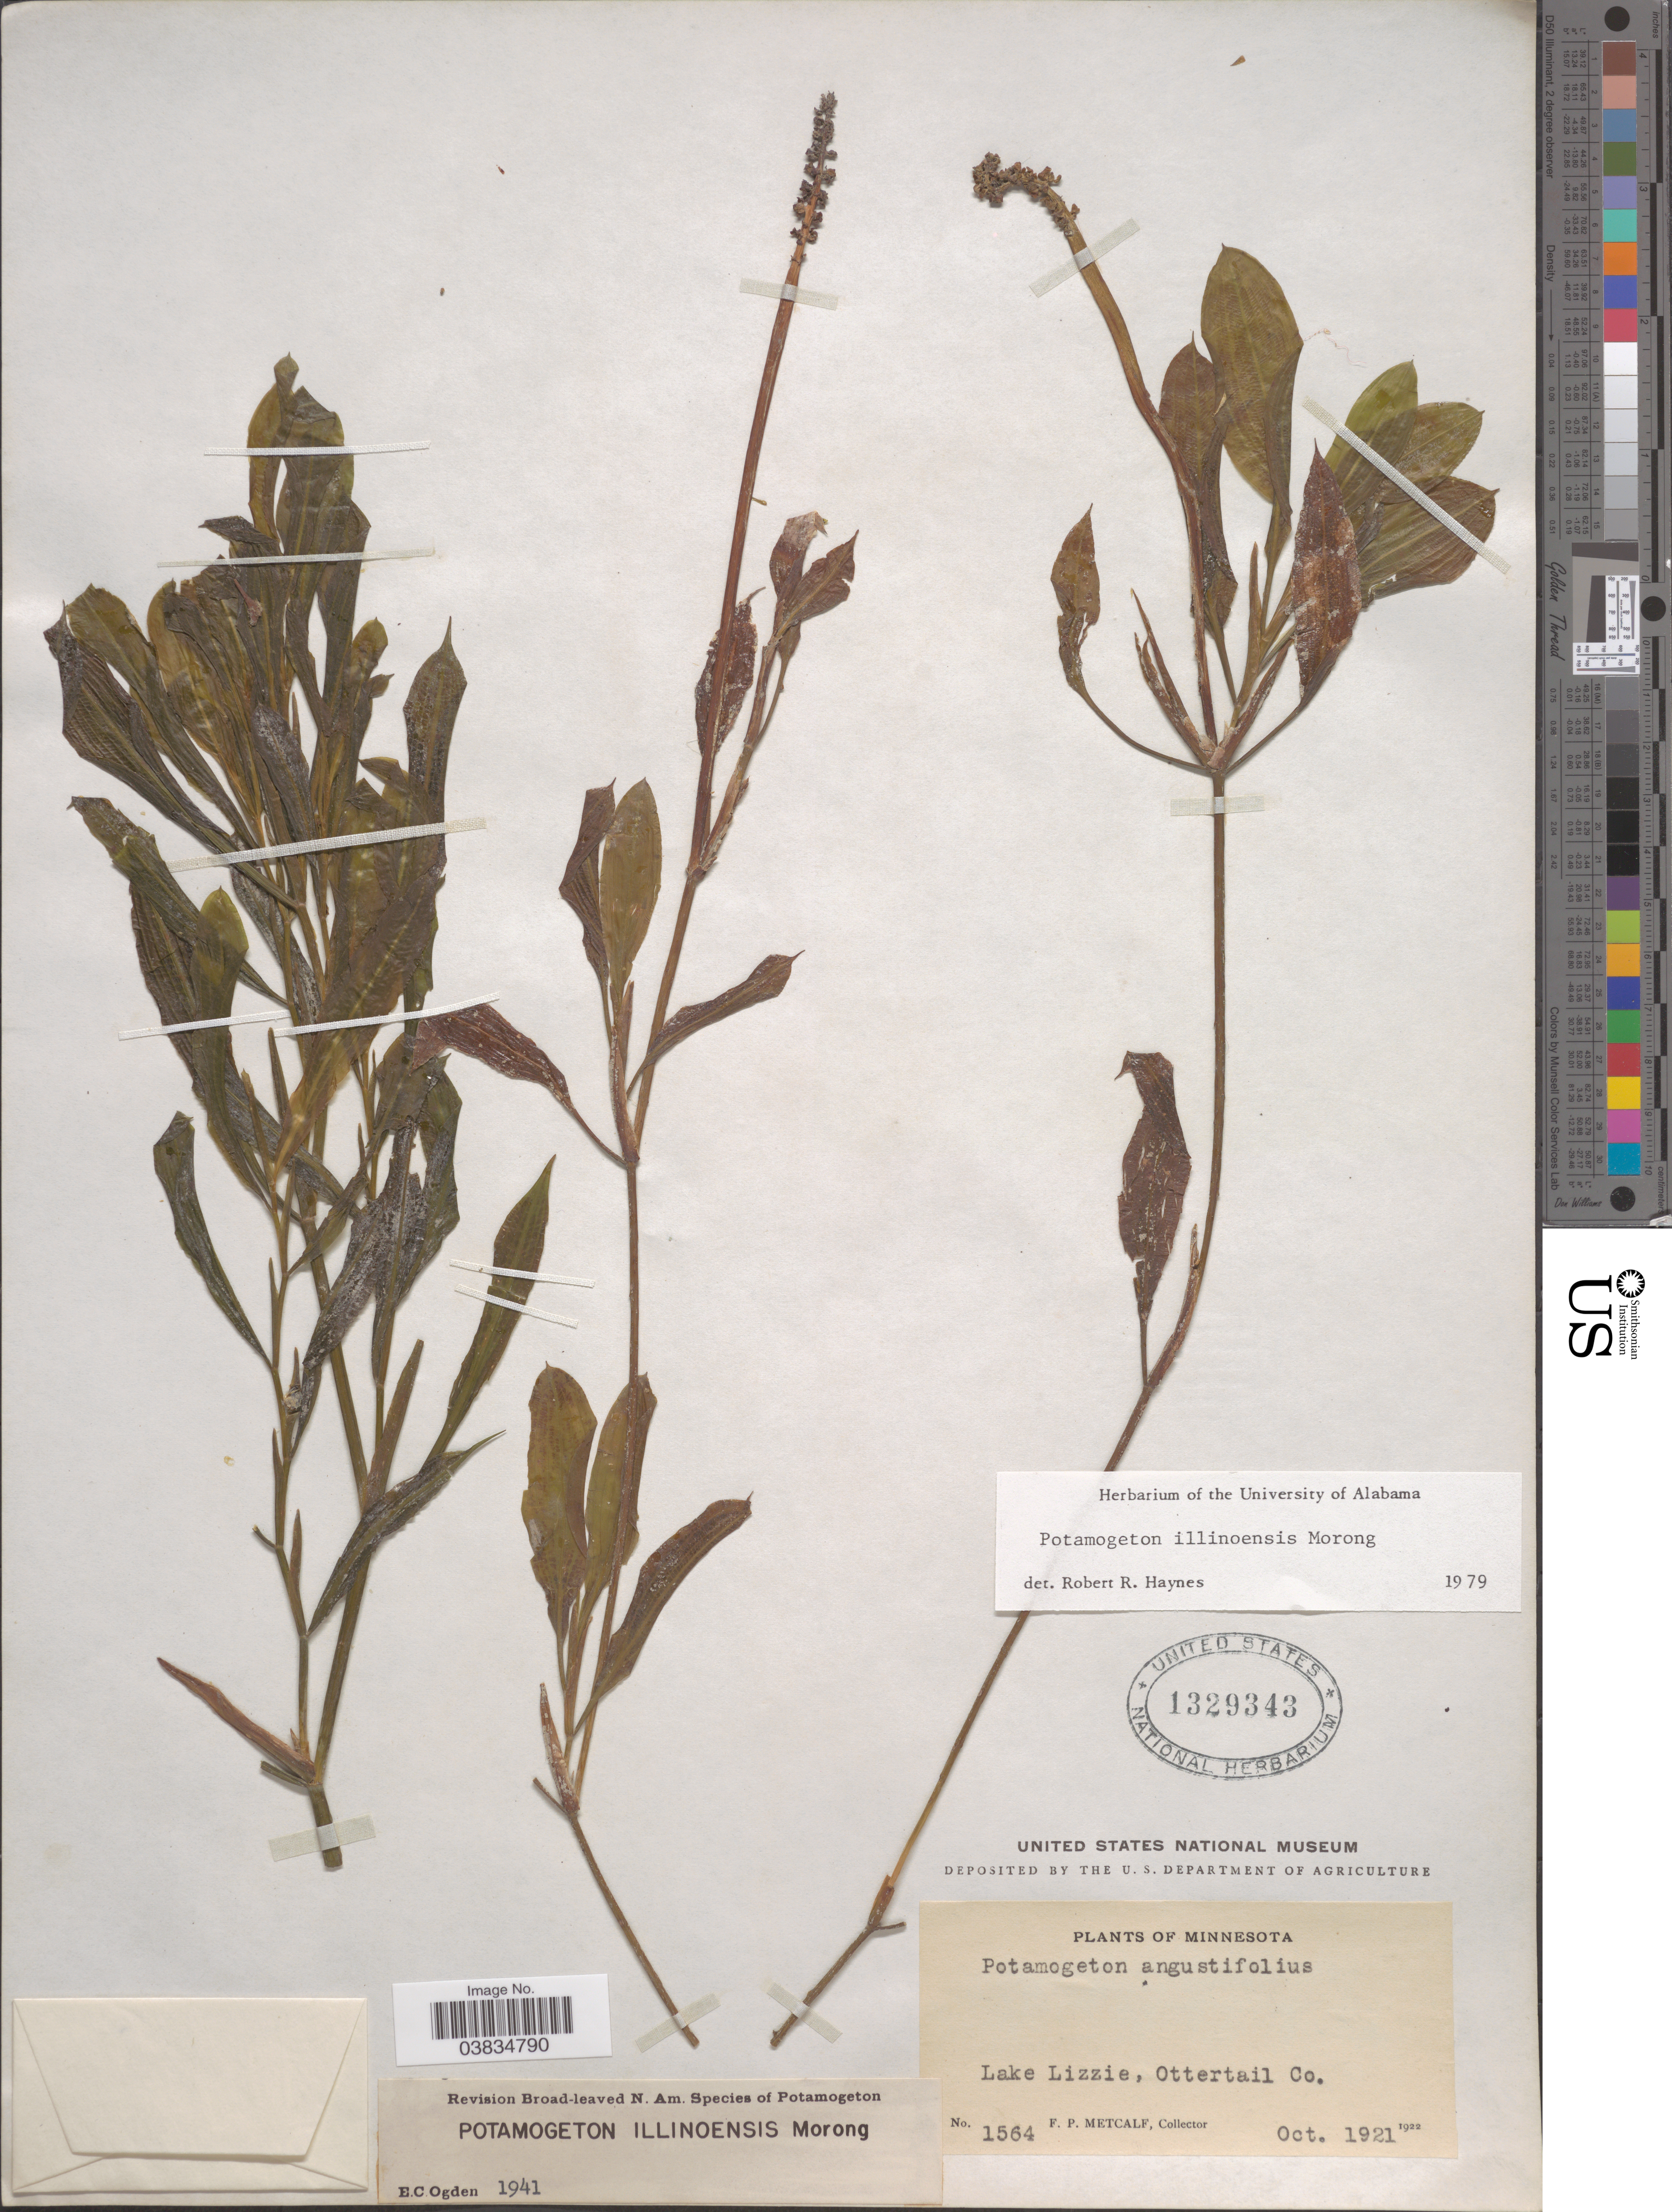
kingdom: Plantae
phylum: Tracheophyta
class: Liliopsida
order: Alismatales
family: Potamogetonaceae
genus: Potamogeton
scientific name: Potamogeton illinoensis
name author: Morong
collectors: F. Metcalf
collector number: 1564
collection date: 1921-10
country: United States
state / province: Minnesota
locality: Lake Lizzie, Ottertail Co.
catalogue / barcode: US 1329343